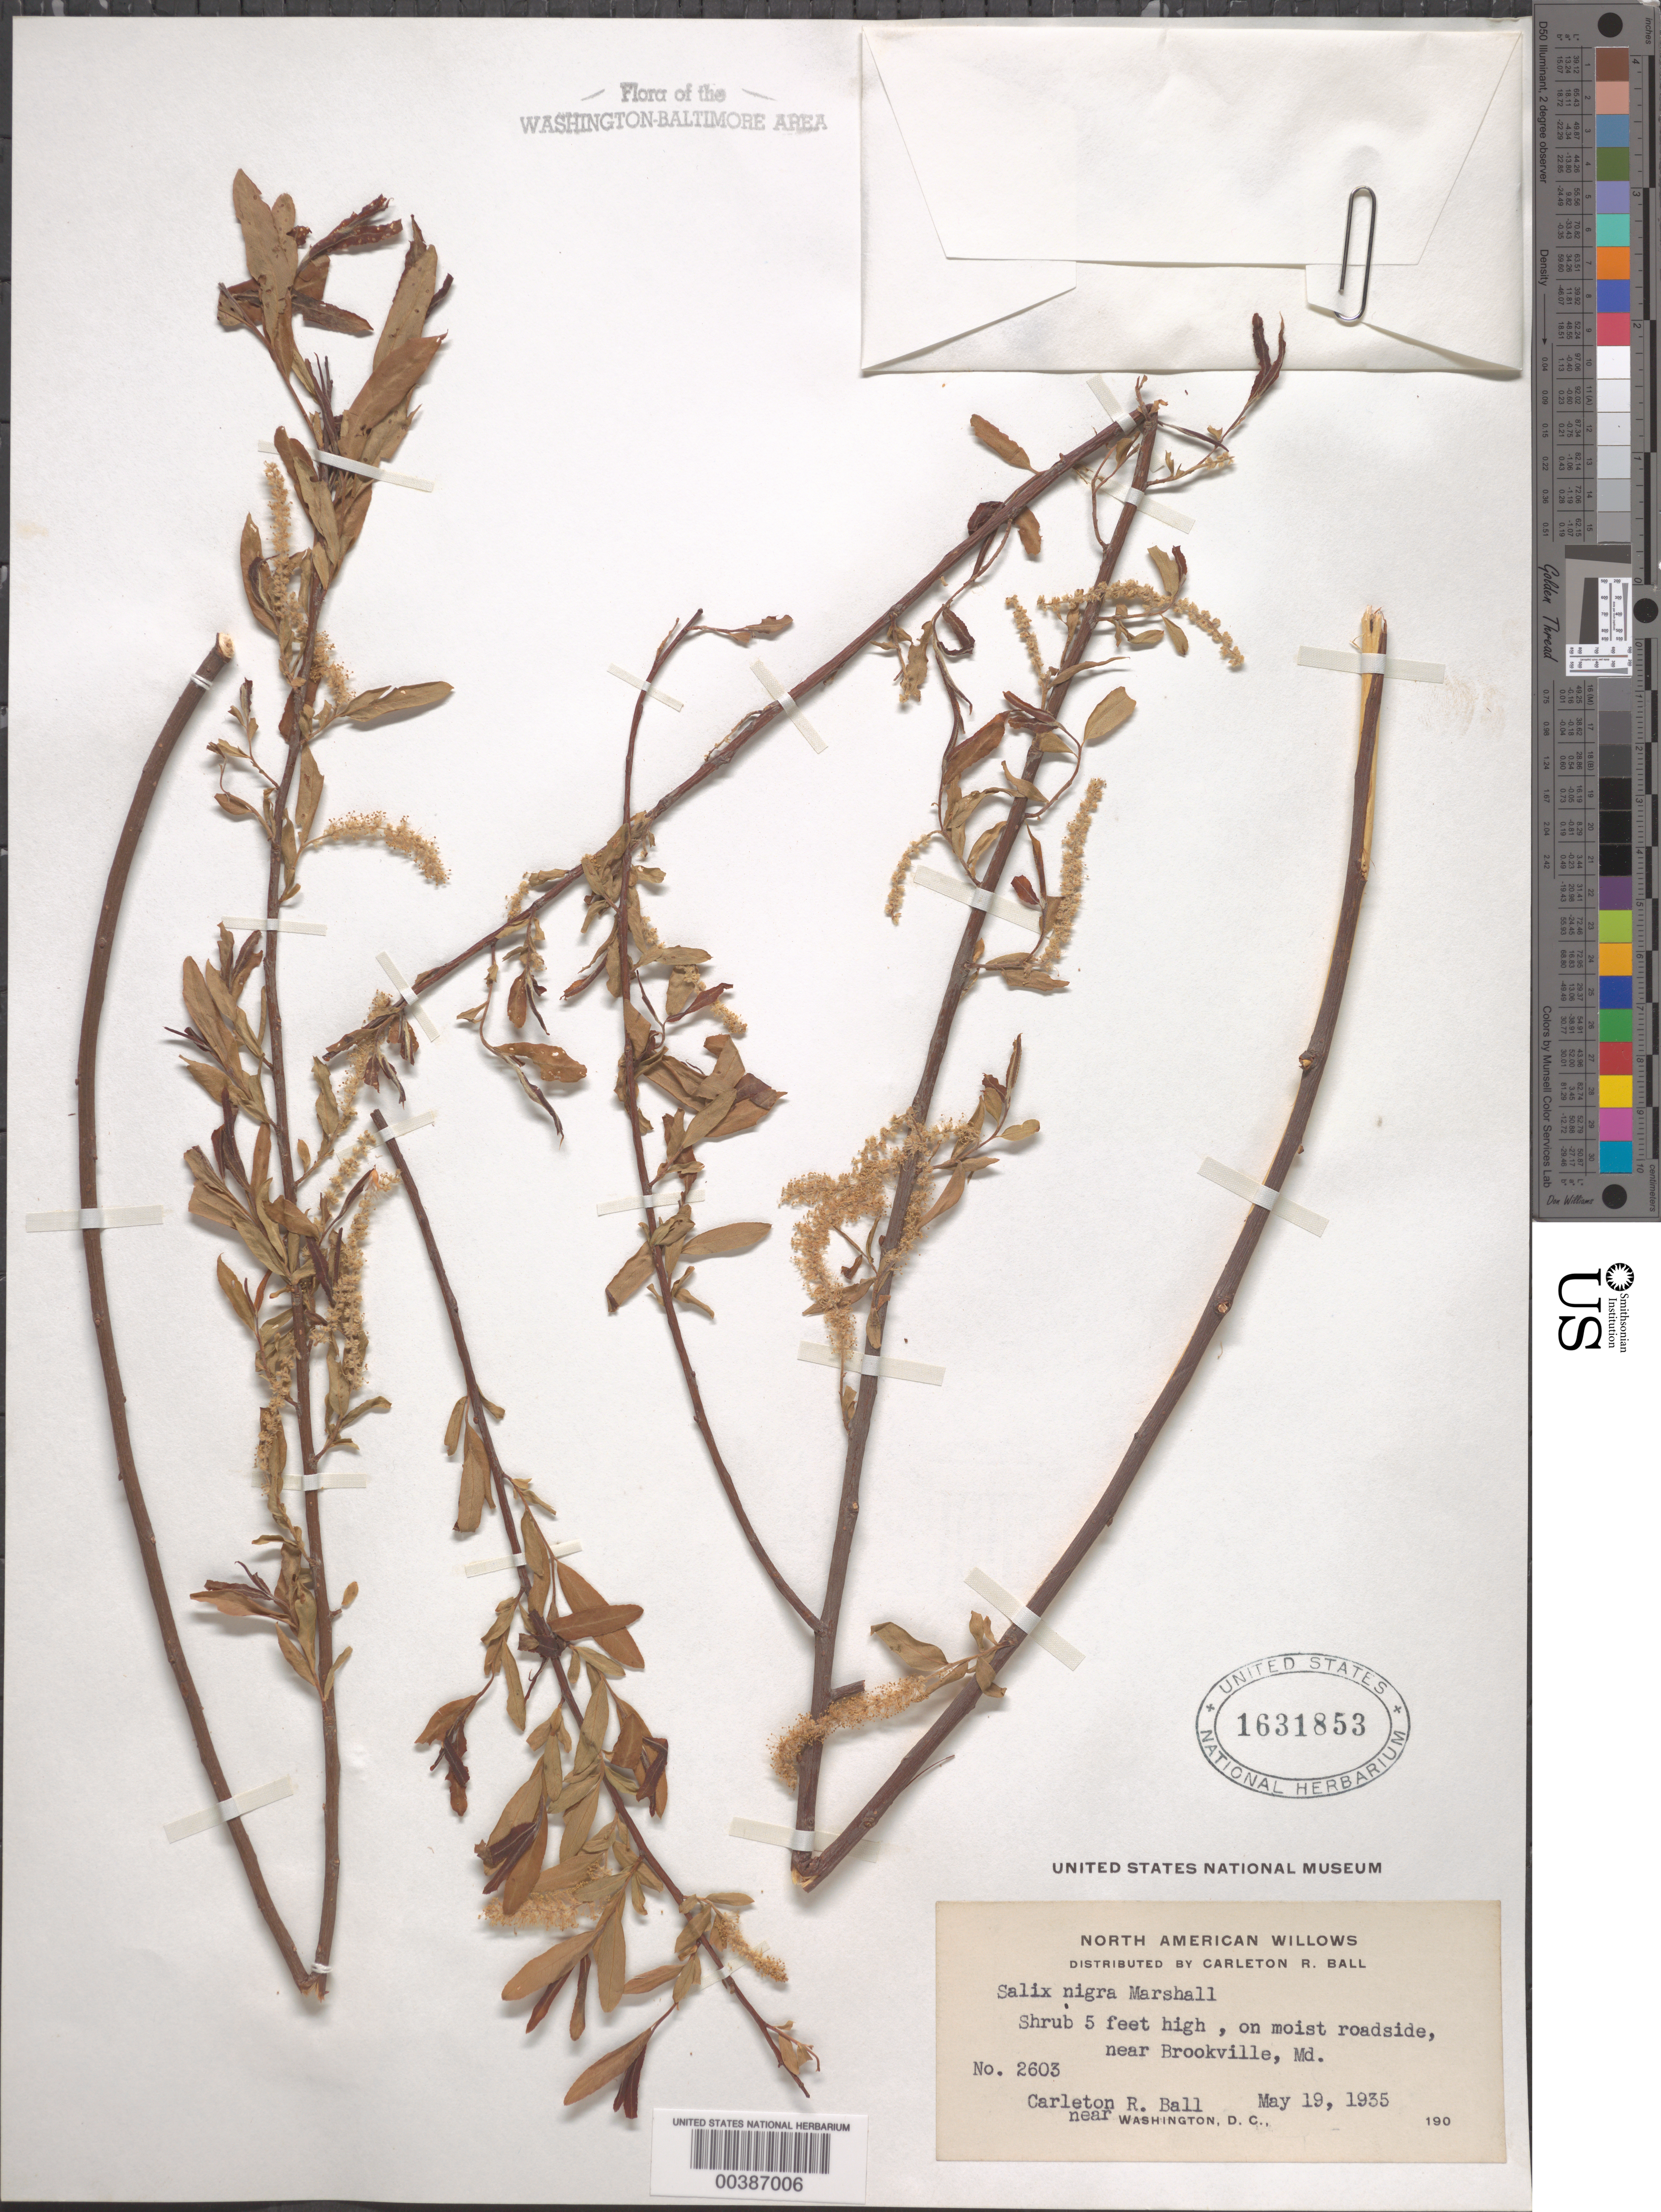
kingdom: Plantae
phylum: Tracheophyta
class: Magnoliopsida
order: Malpighiales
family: Salicaceae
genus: Salix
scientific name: Salix nigra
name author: Marshall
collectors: C. R. Ball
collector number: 2603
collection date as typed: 19 May 1935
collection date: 1935-05-19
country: United States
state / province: Maryland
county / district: Montgomery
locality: Brookville vicinity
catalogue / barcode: US 1631853